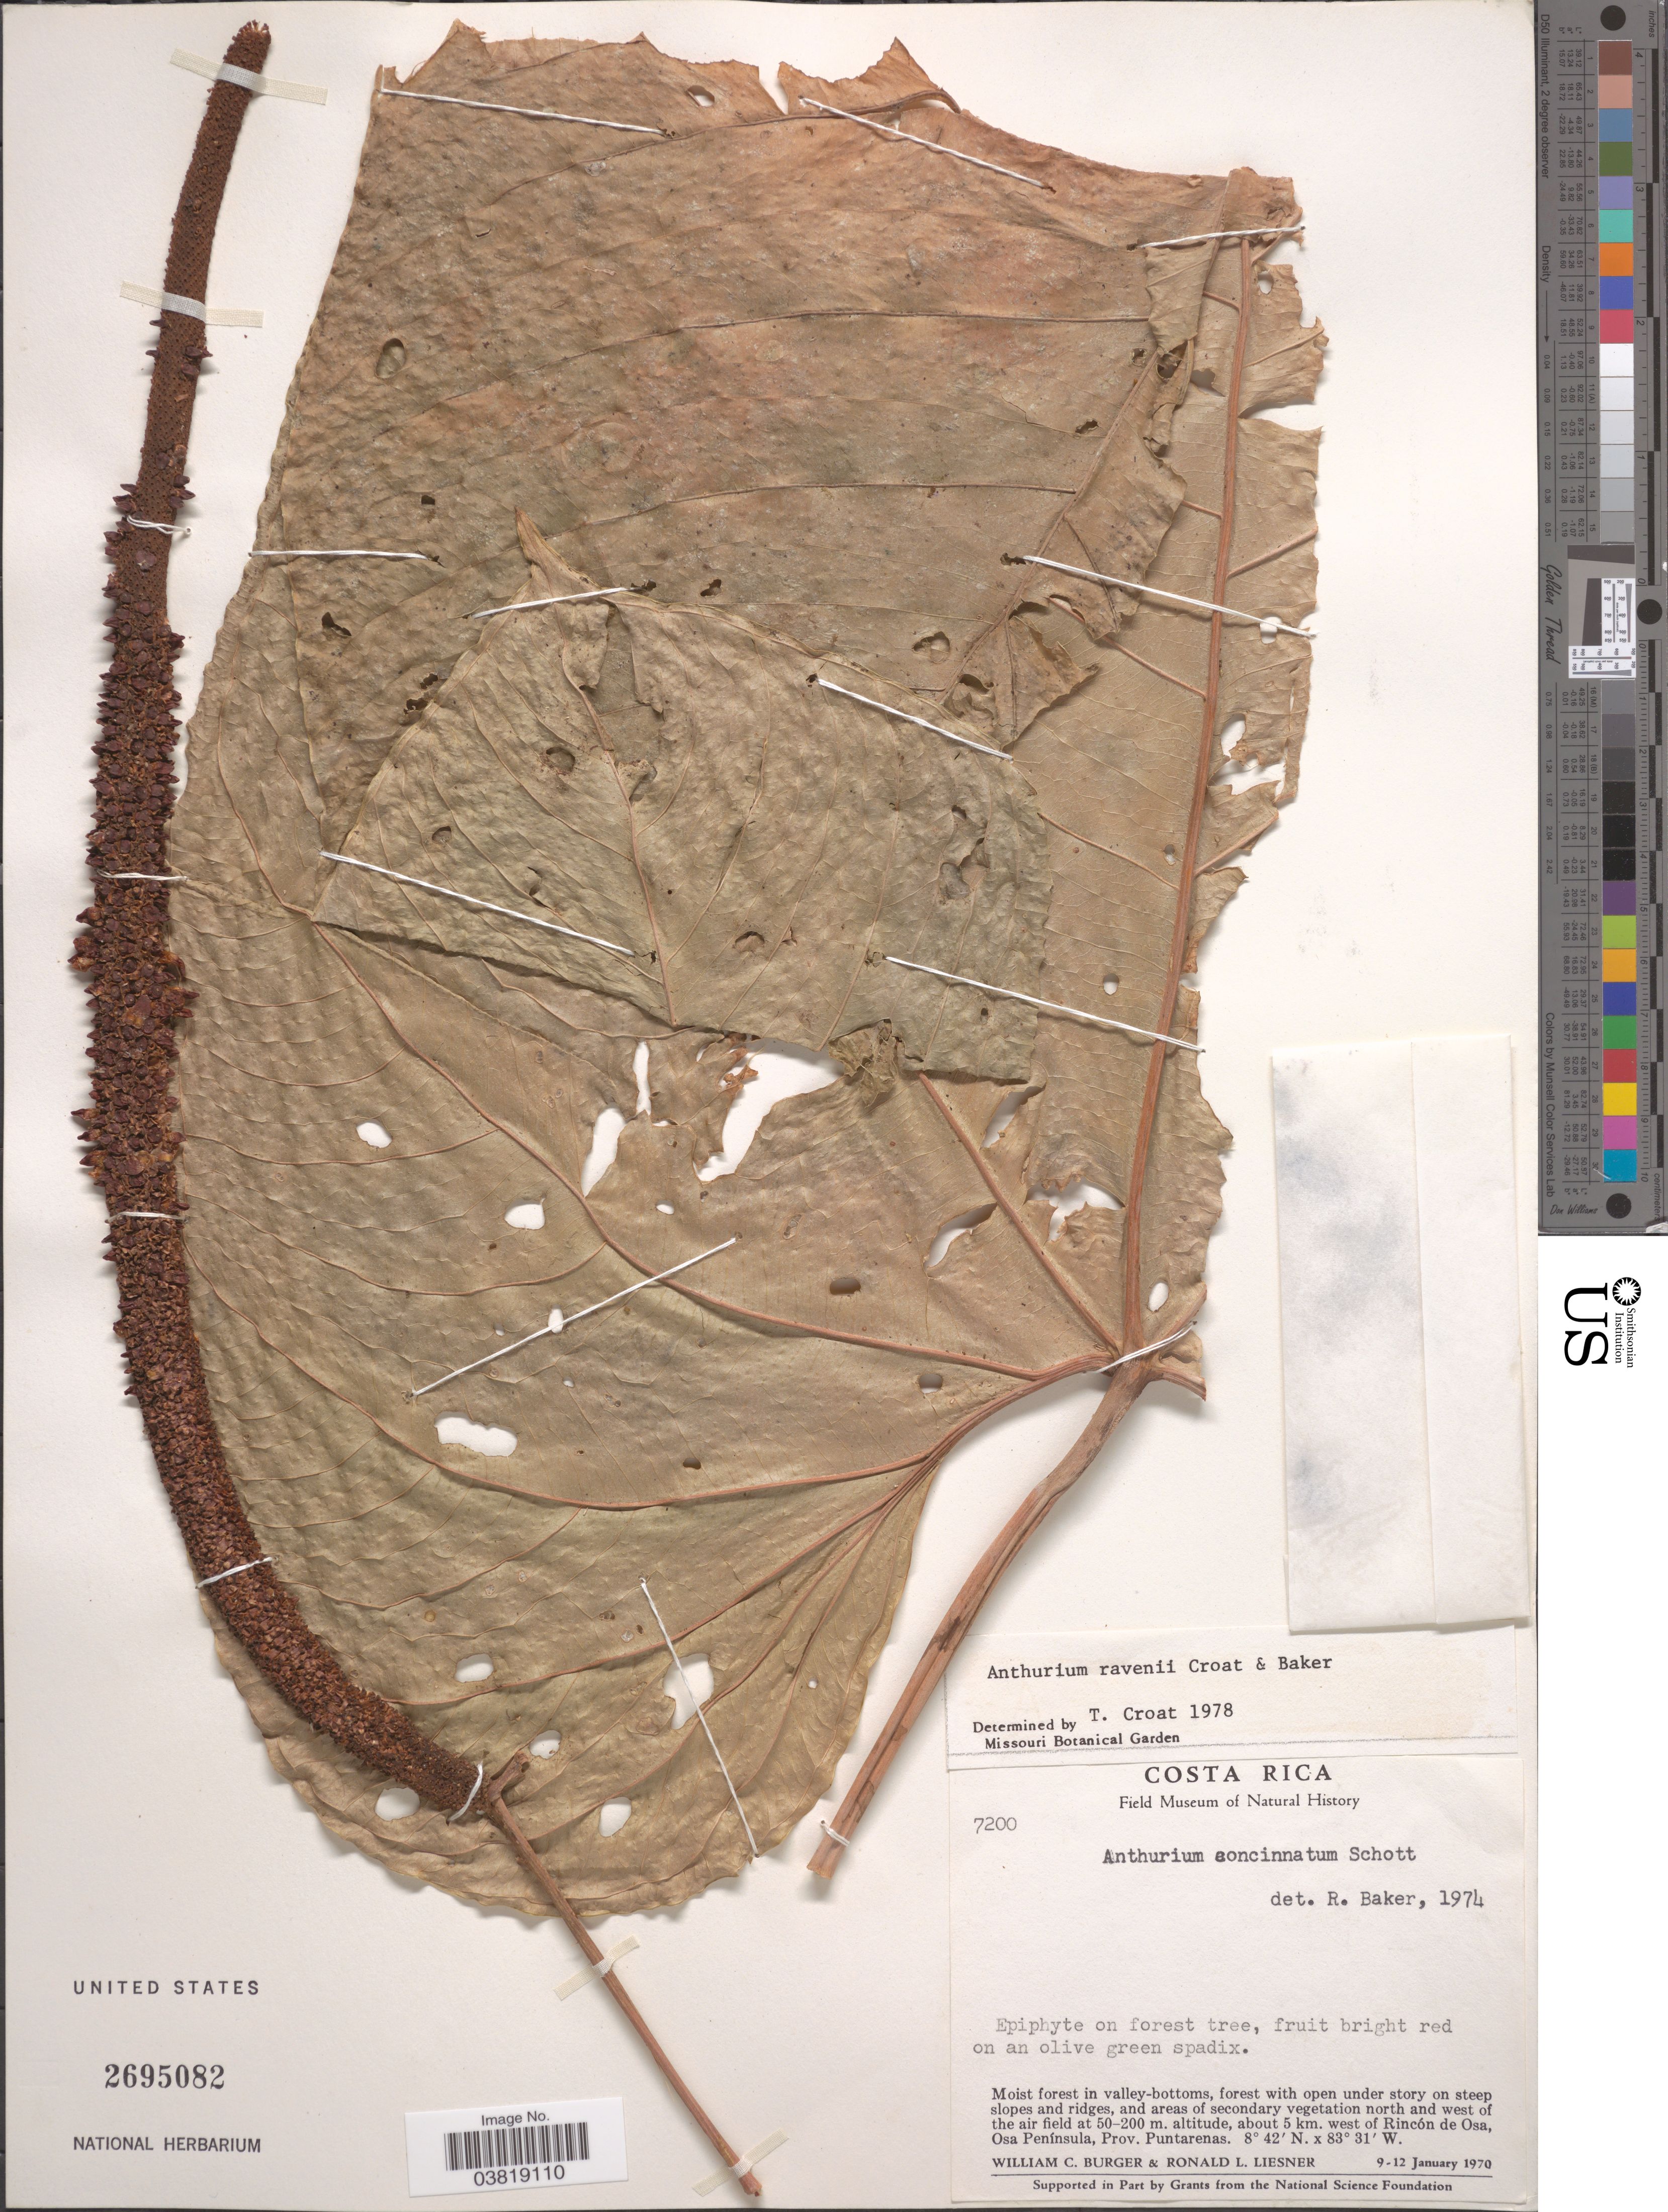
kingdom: Plantae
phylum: Tracheophyta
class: Liliopsida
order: Alismatales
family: Araceae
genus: Anthurium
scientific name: Anthurium ravenii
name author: Croat & R.A. Baker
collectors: W. Burger & R. L. Liesner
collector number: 7200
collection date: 1970-01-09/1970-01-12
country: Costa Rica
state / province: Puntarenas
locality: On steep slopes and ridges, and areas of secondary vegetation north and west of the air field, about 5 km. west of Rincón de Osa, Osa Península.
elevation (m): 50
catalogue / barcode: US 2695082